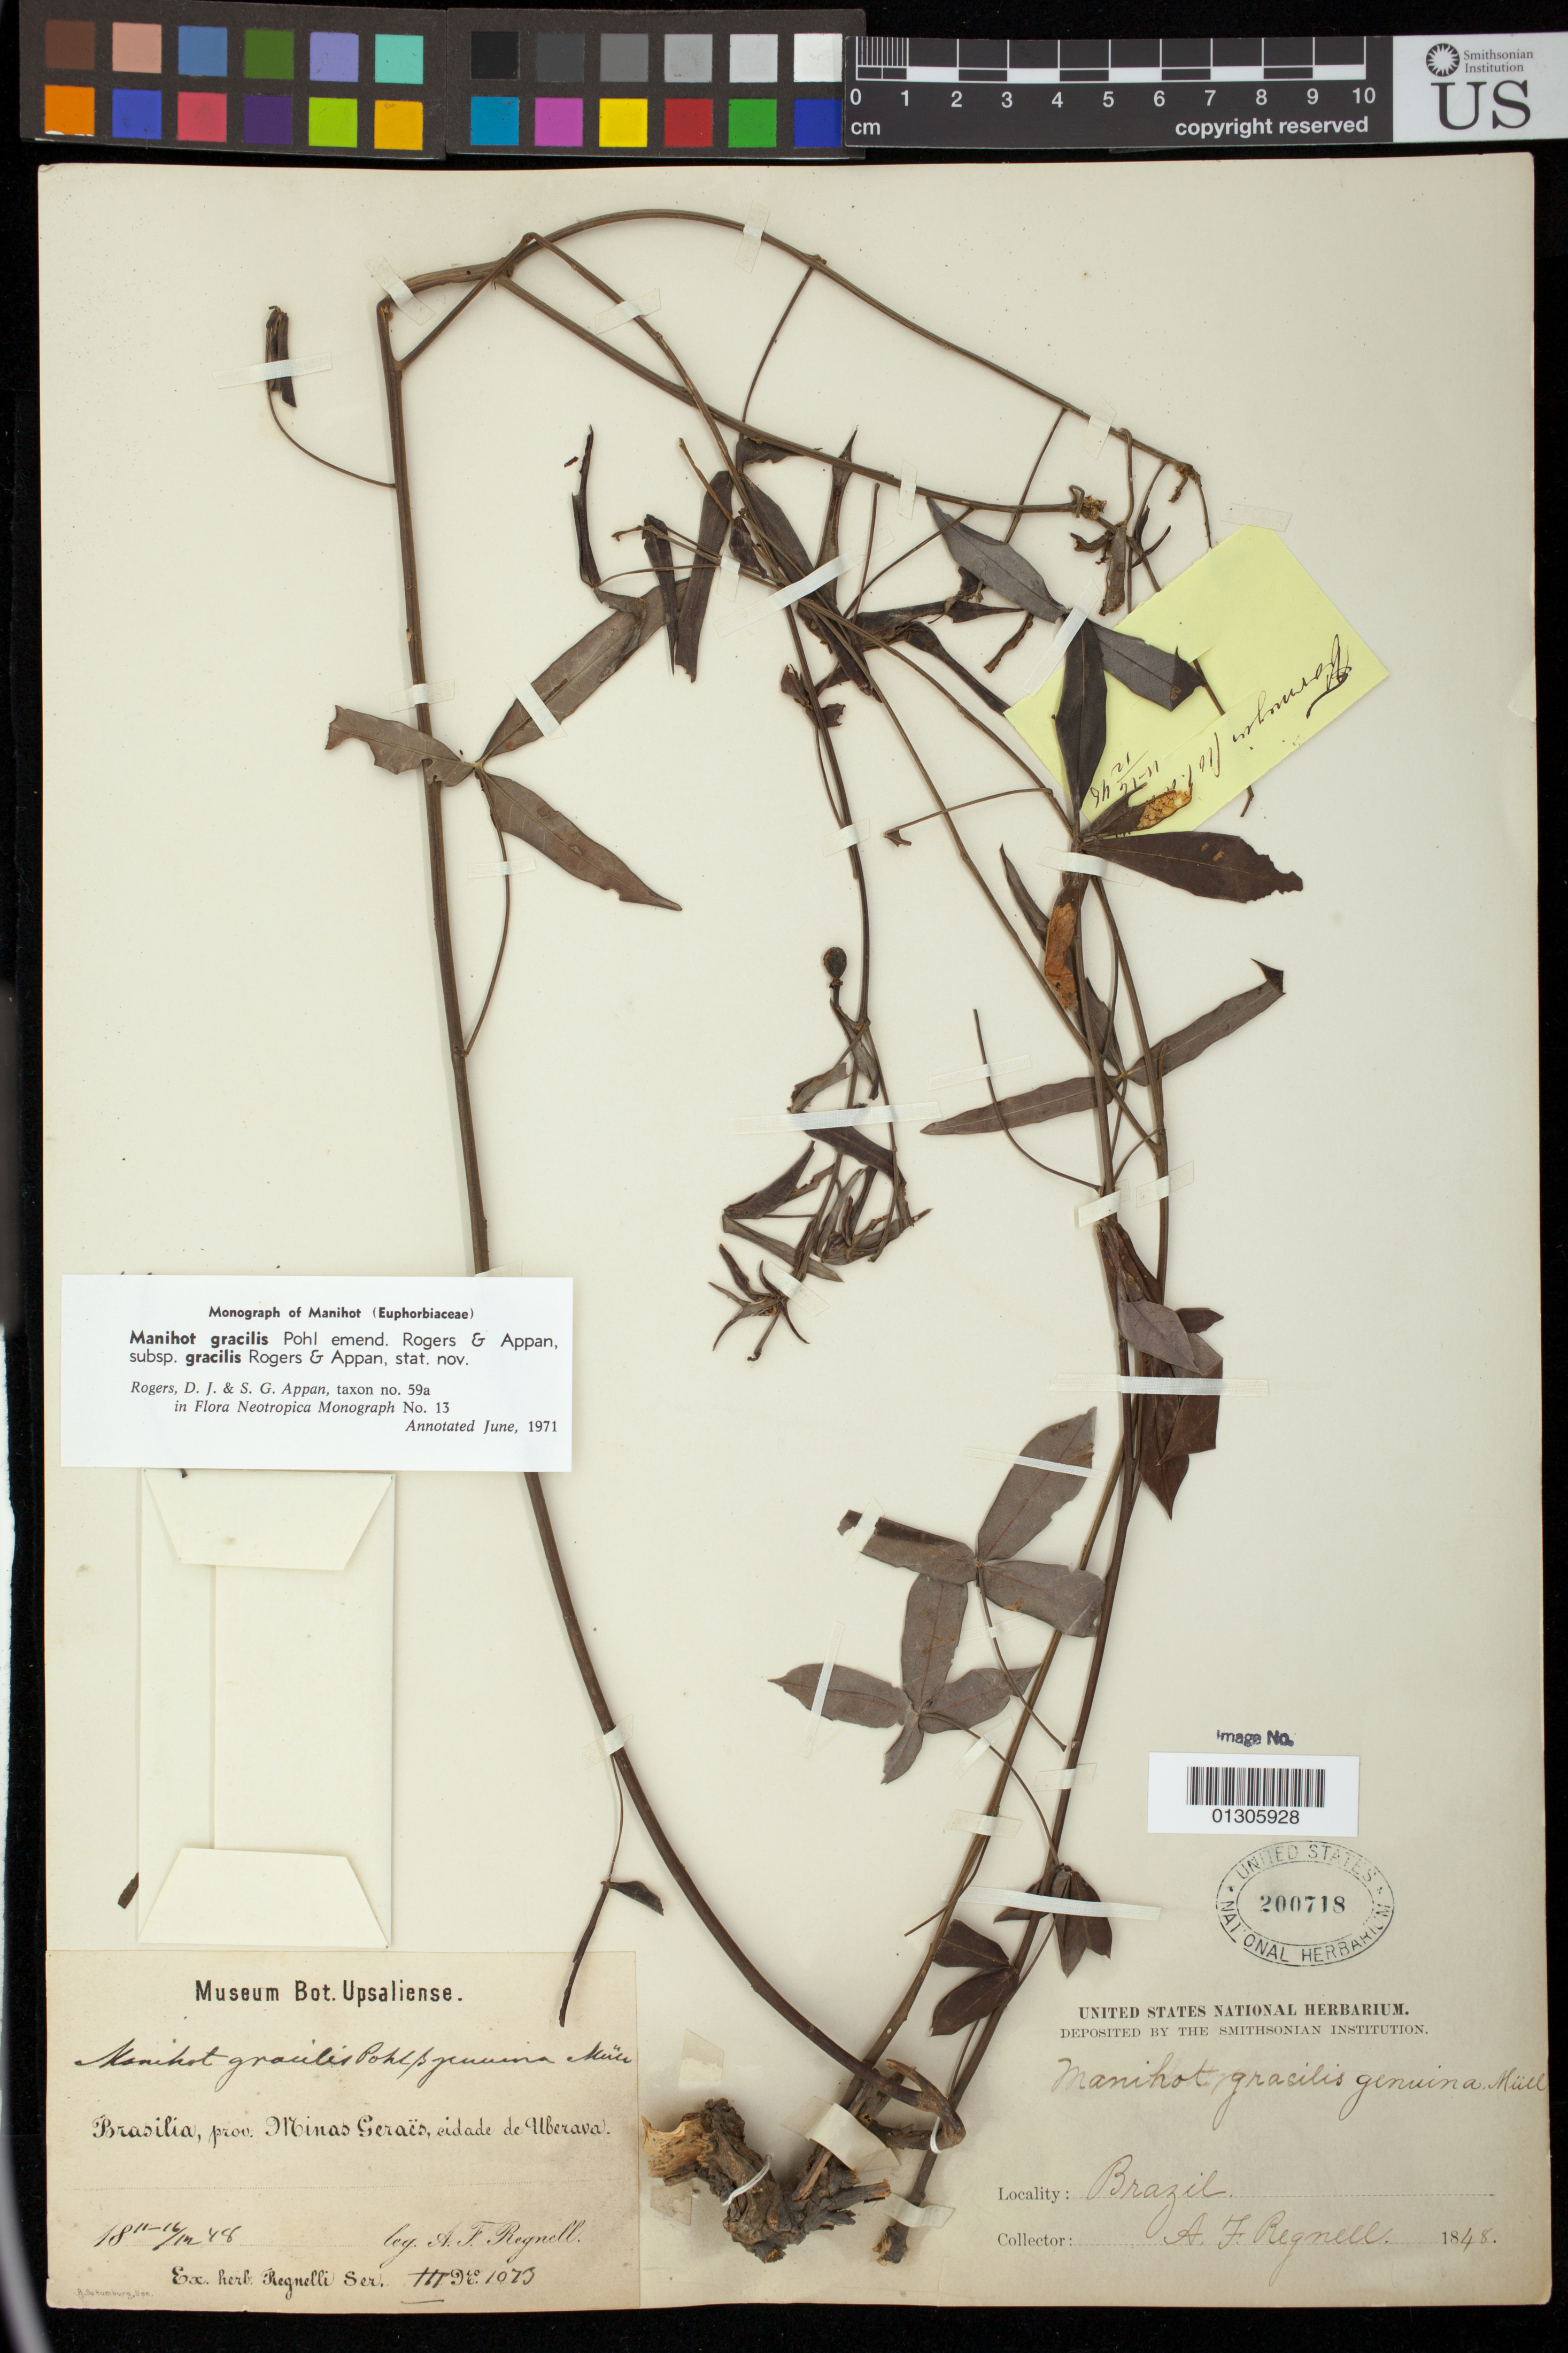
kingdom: Plantae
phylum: Tracheophyta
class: Magnoliopsida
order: Malpighiales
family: Euphorbiaceae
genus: Manihot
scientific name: Manihot esculenta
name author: Crantz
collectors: A. F. Regnell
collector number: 1073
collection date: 1848-12-16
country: Brazil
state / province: Minas Gerais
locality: cidade de Uberava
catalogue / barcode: US 200718